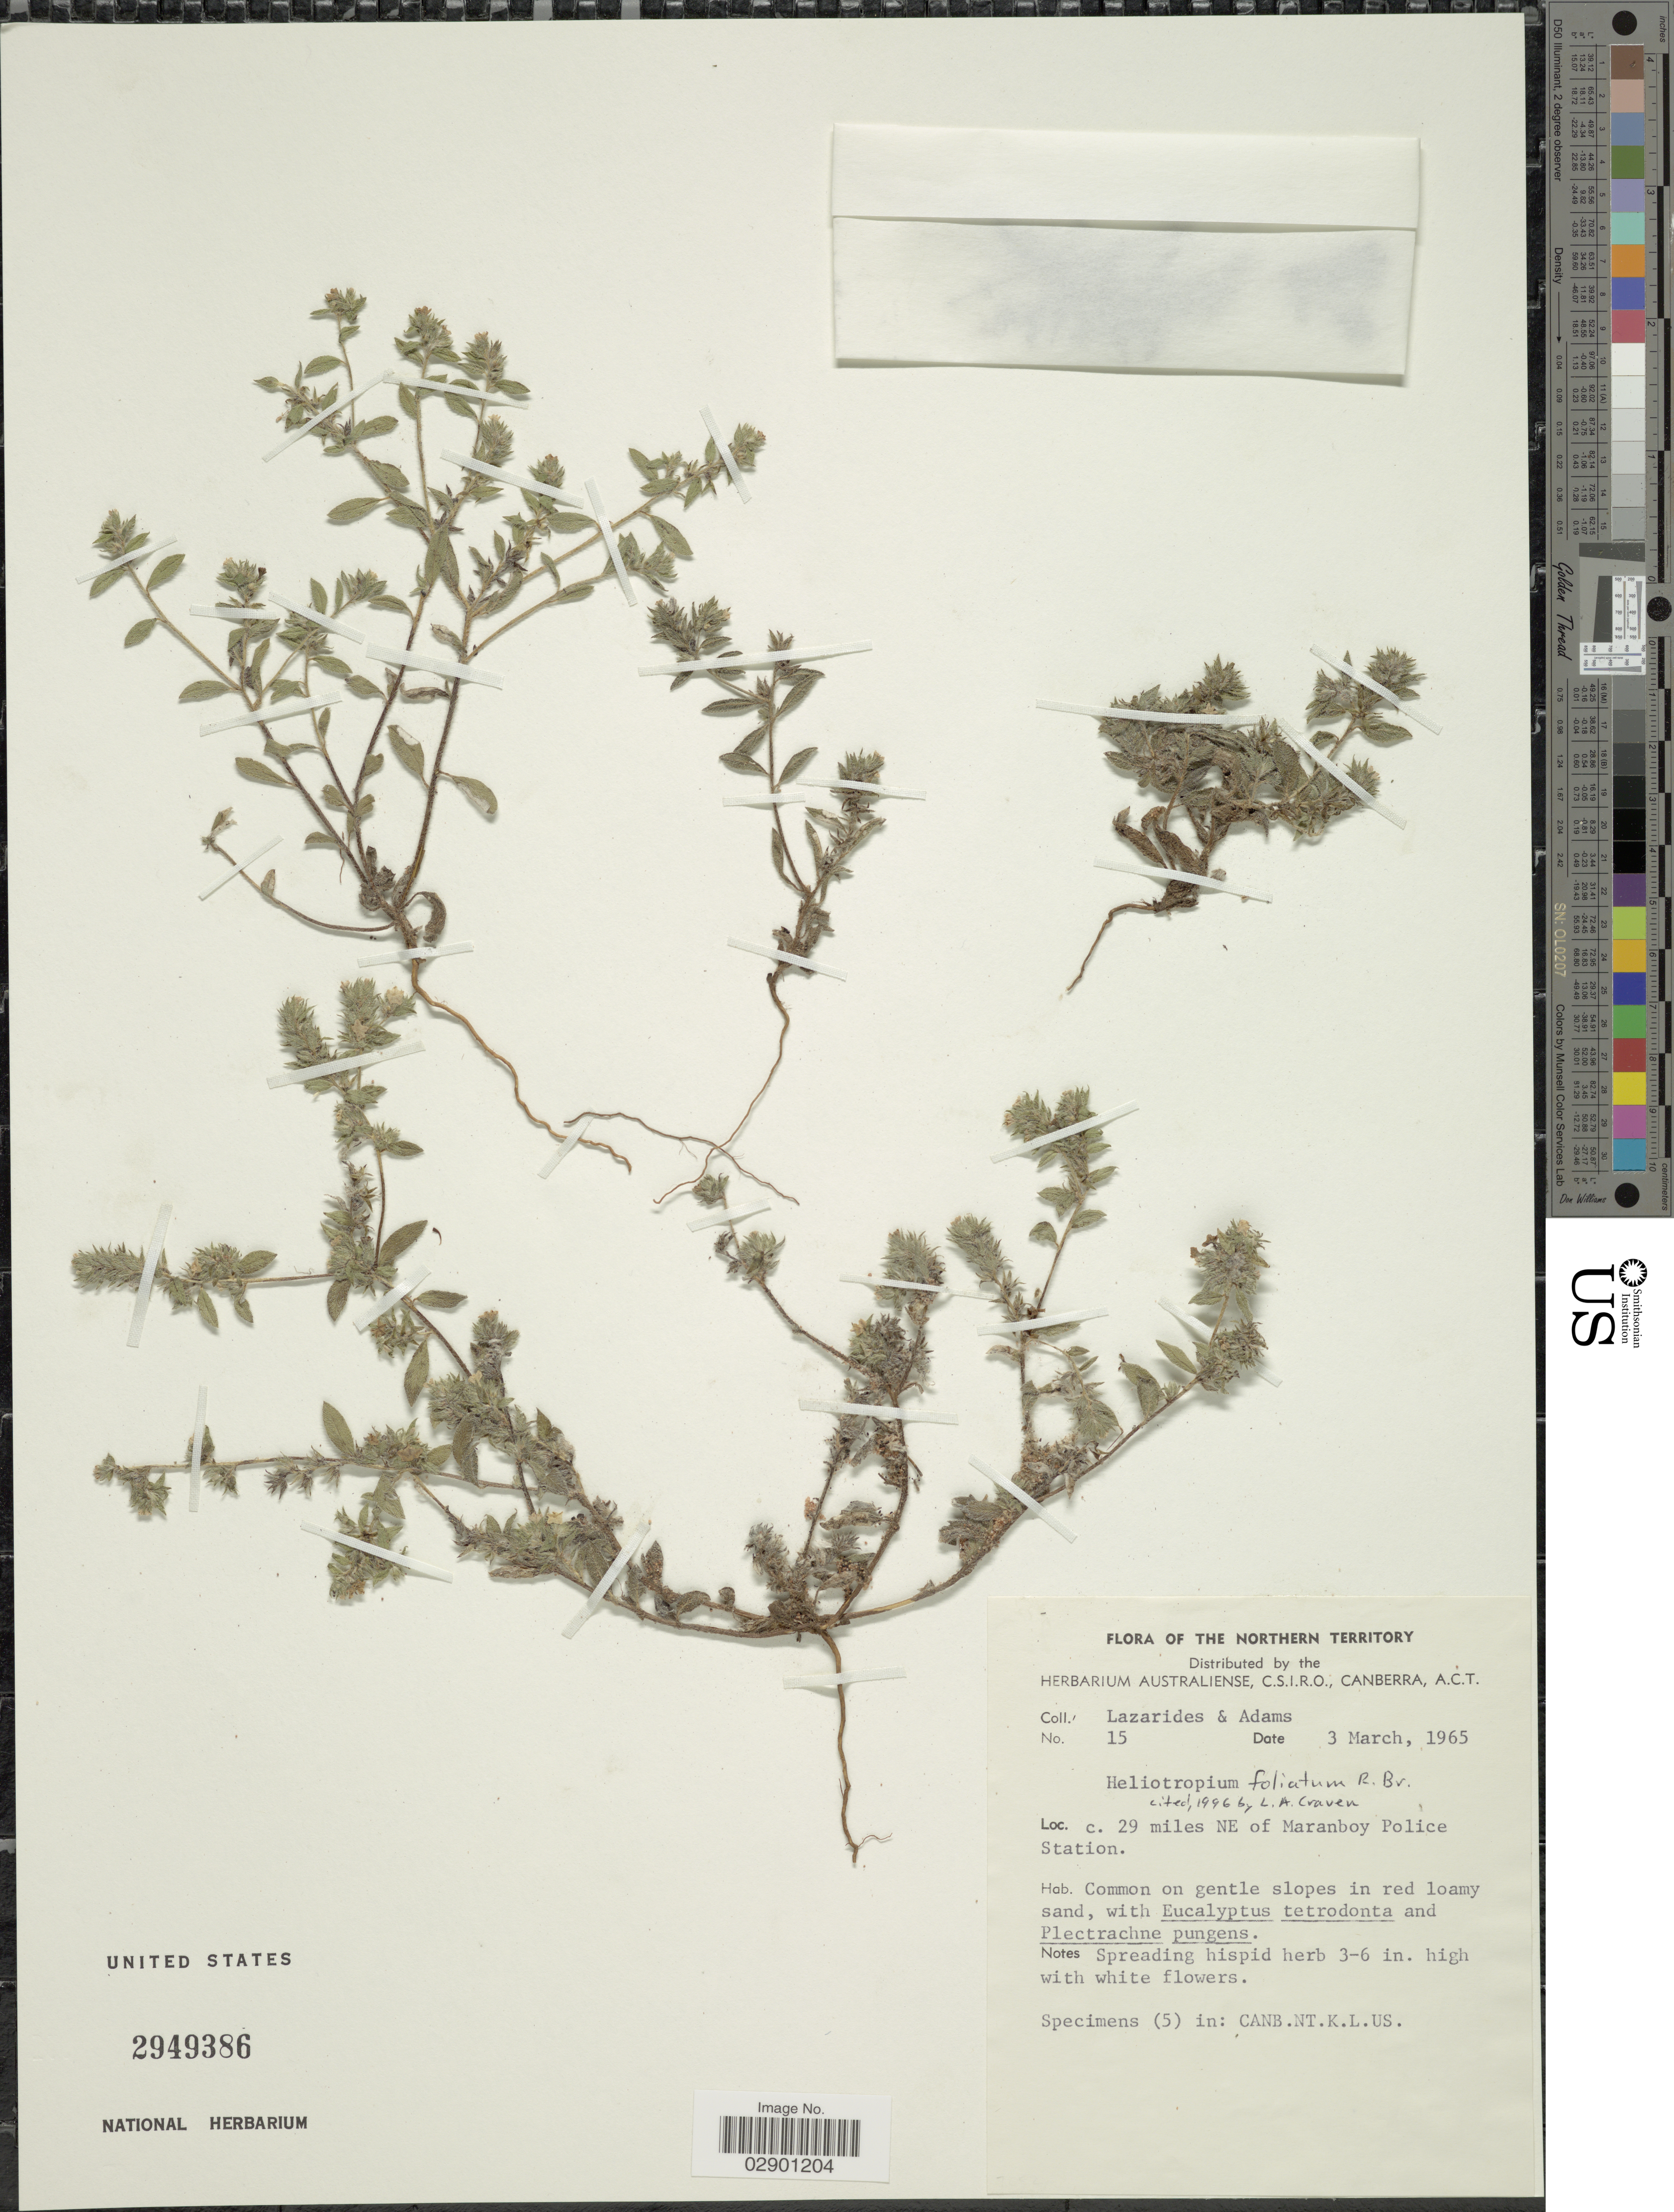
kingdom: Plantae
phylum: Tracheophyta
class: Magnoliopsida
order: Boraginales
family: Heliotropiaceae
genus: Heliotropium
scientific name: Heliotropium foliatum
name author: R. Br.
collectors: M. Lazarides & Adams, --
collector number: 15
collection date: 1965-03-03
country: Australia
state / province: Northern Territory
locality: C. 29 miles NE of Maranboy Police Station.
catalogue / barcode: US 2949386